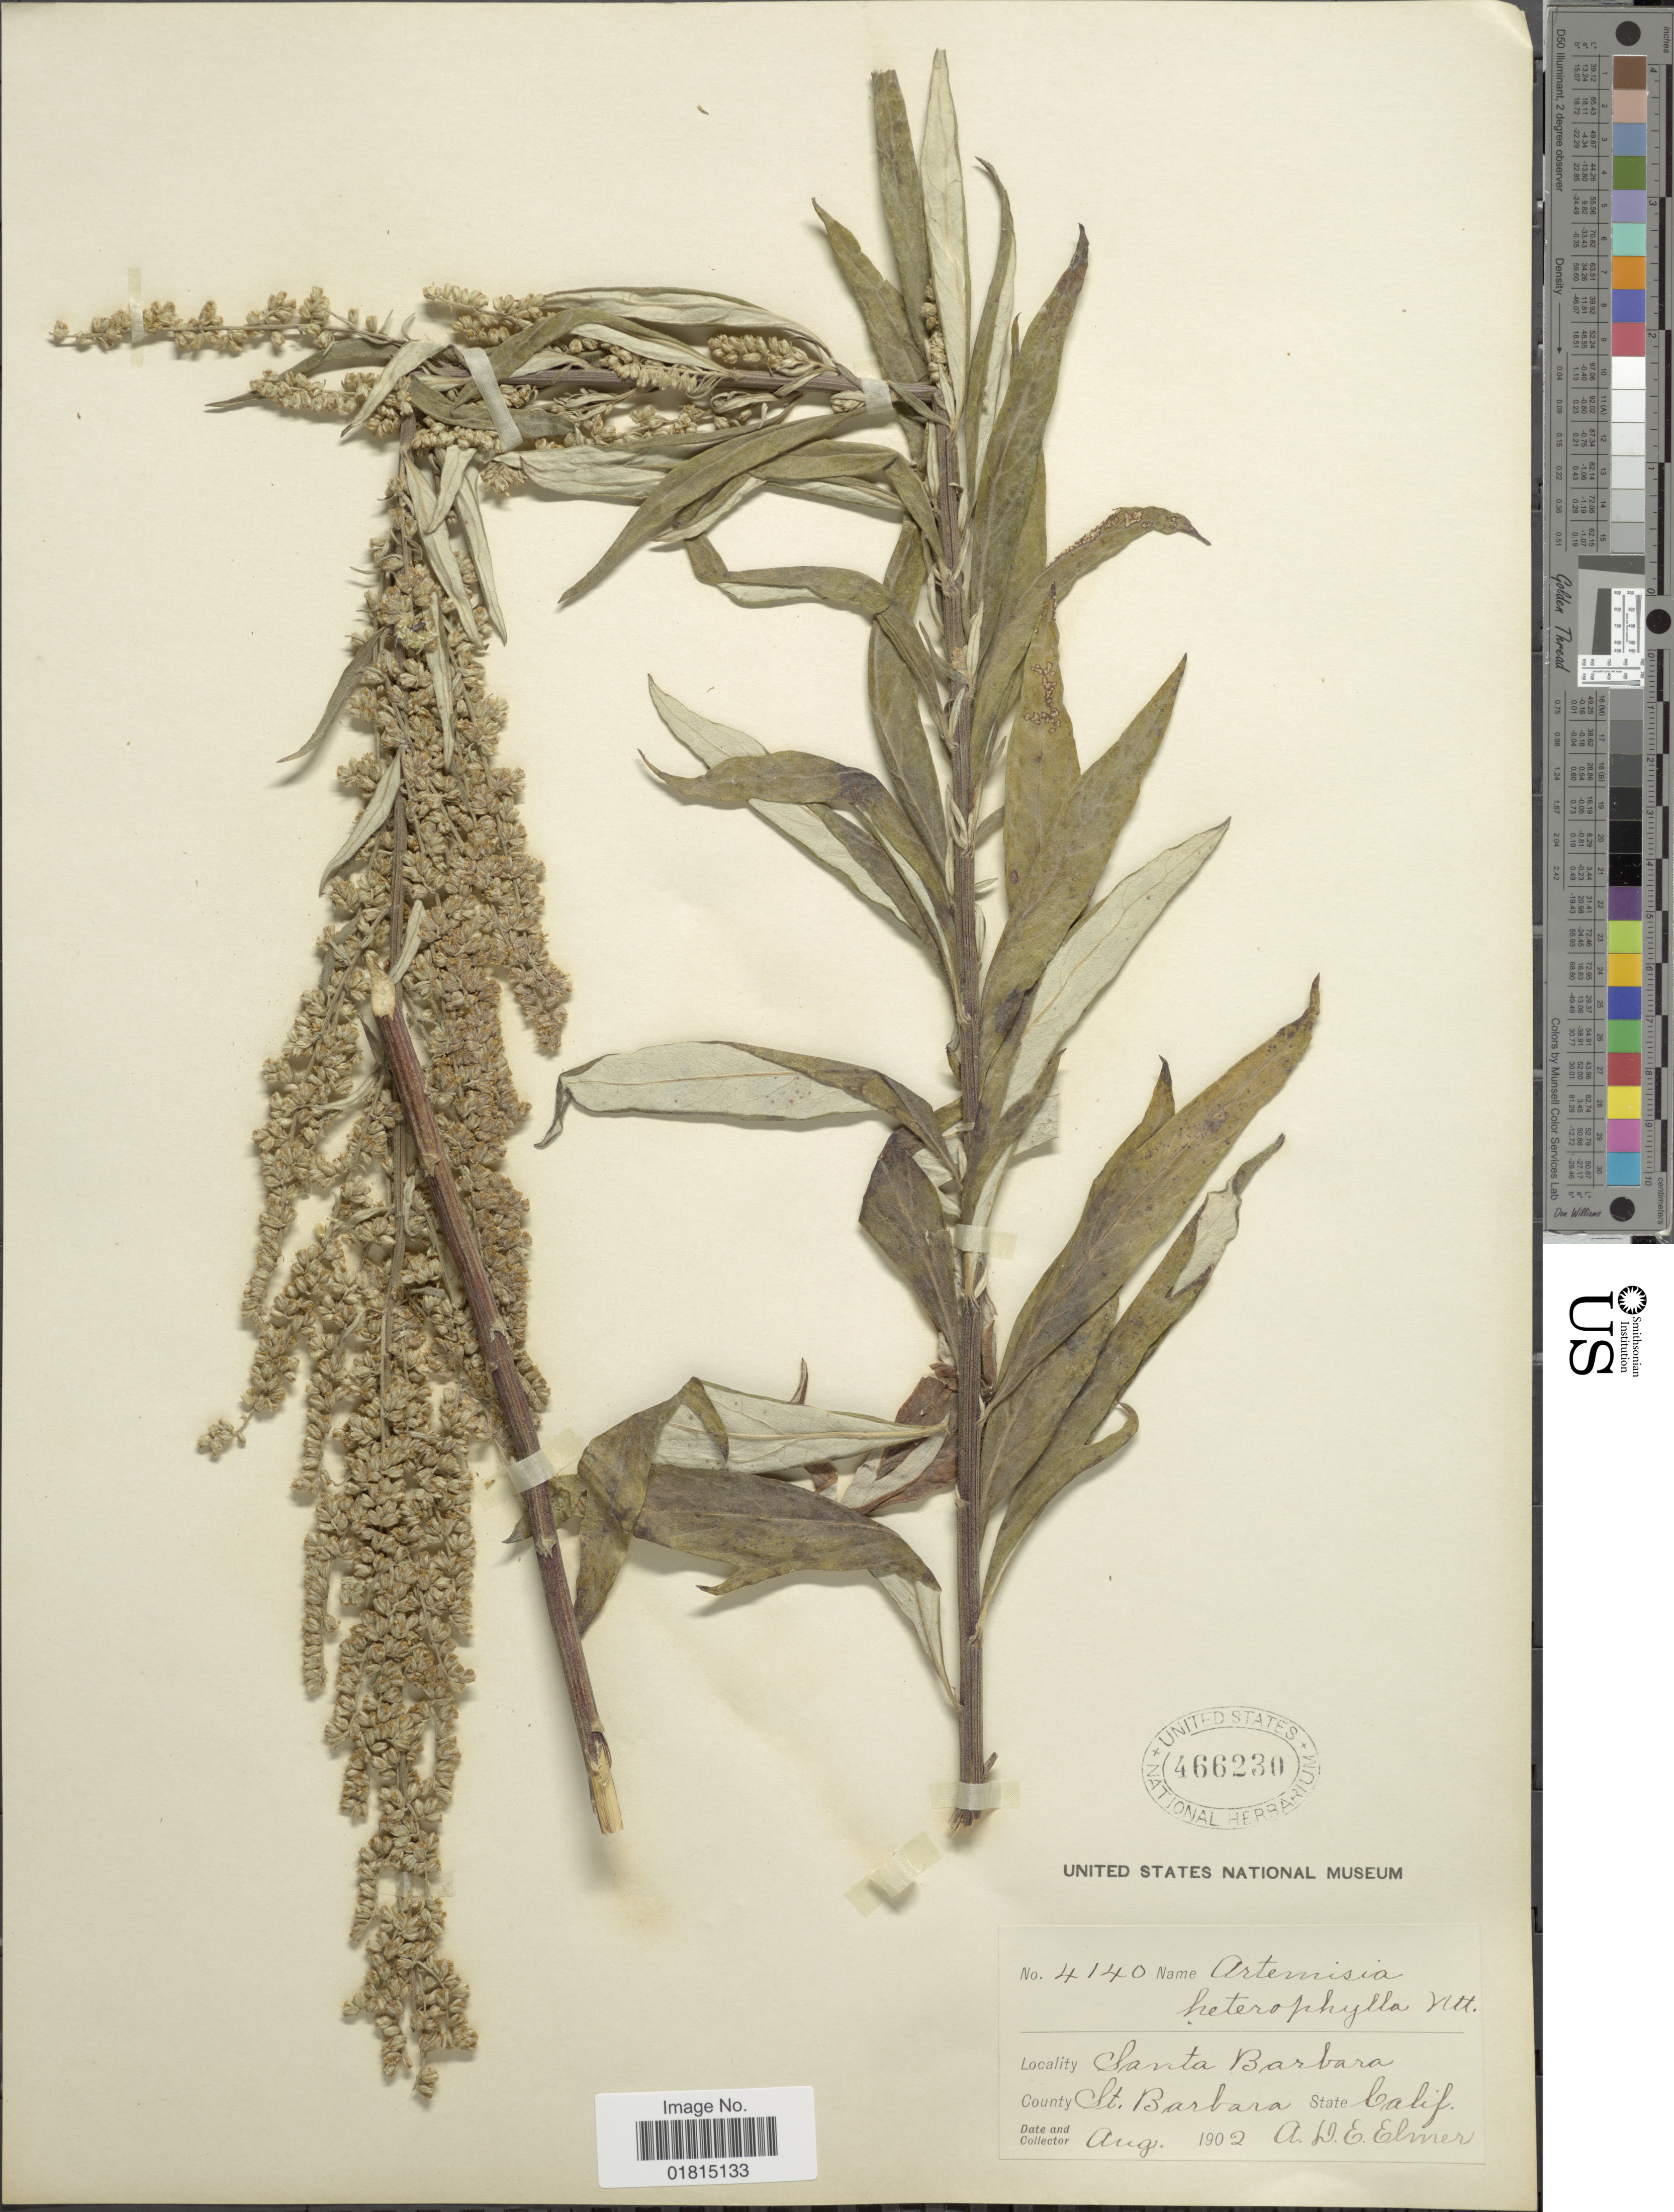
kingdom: Plantae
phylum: Tracheophyta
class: Magnoliopsida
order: Asterales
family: Asteraceae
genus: Artemisia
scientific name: Artemisia douglasiana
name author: Besser ex Hook.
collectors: A. D. E. Elmer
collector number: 4140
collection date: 1902-08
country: United States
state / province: California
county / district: Santa Barbara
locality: Santa Barbara. County St. Barbara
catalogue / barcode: US 466230